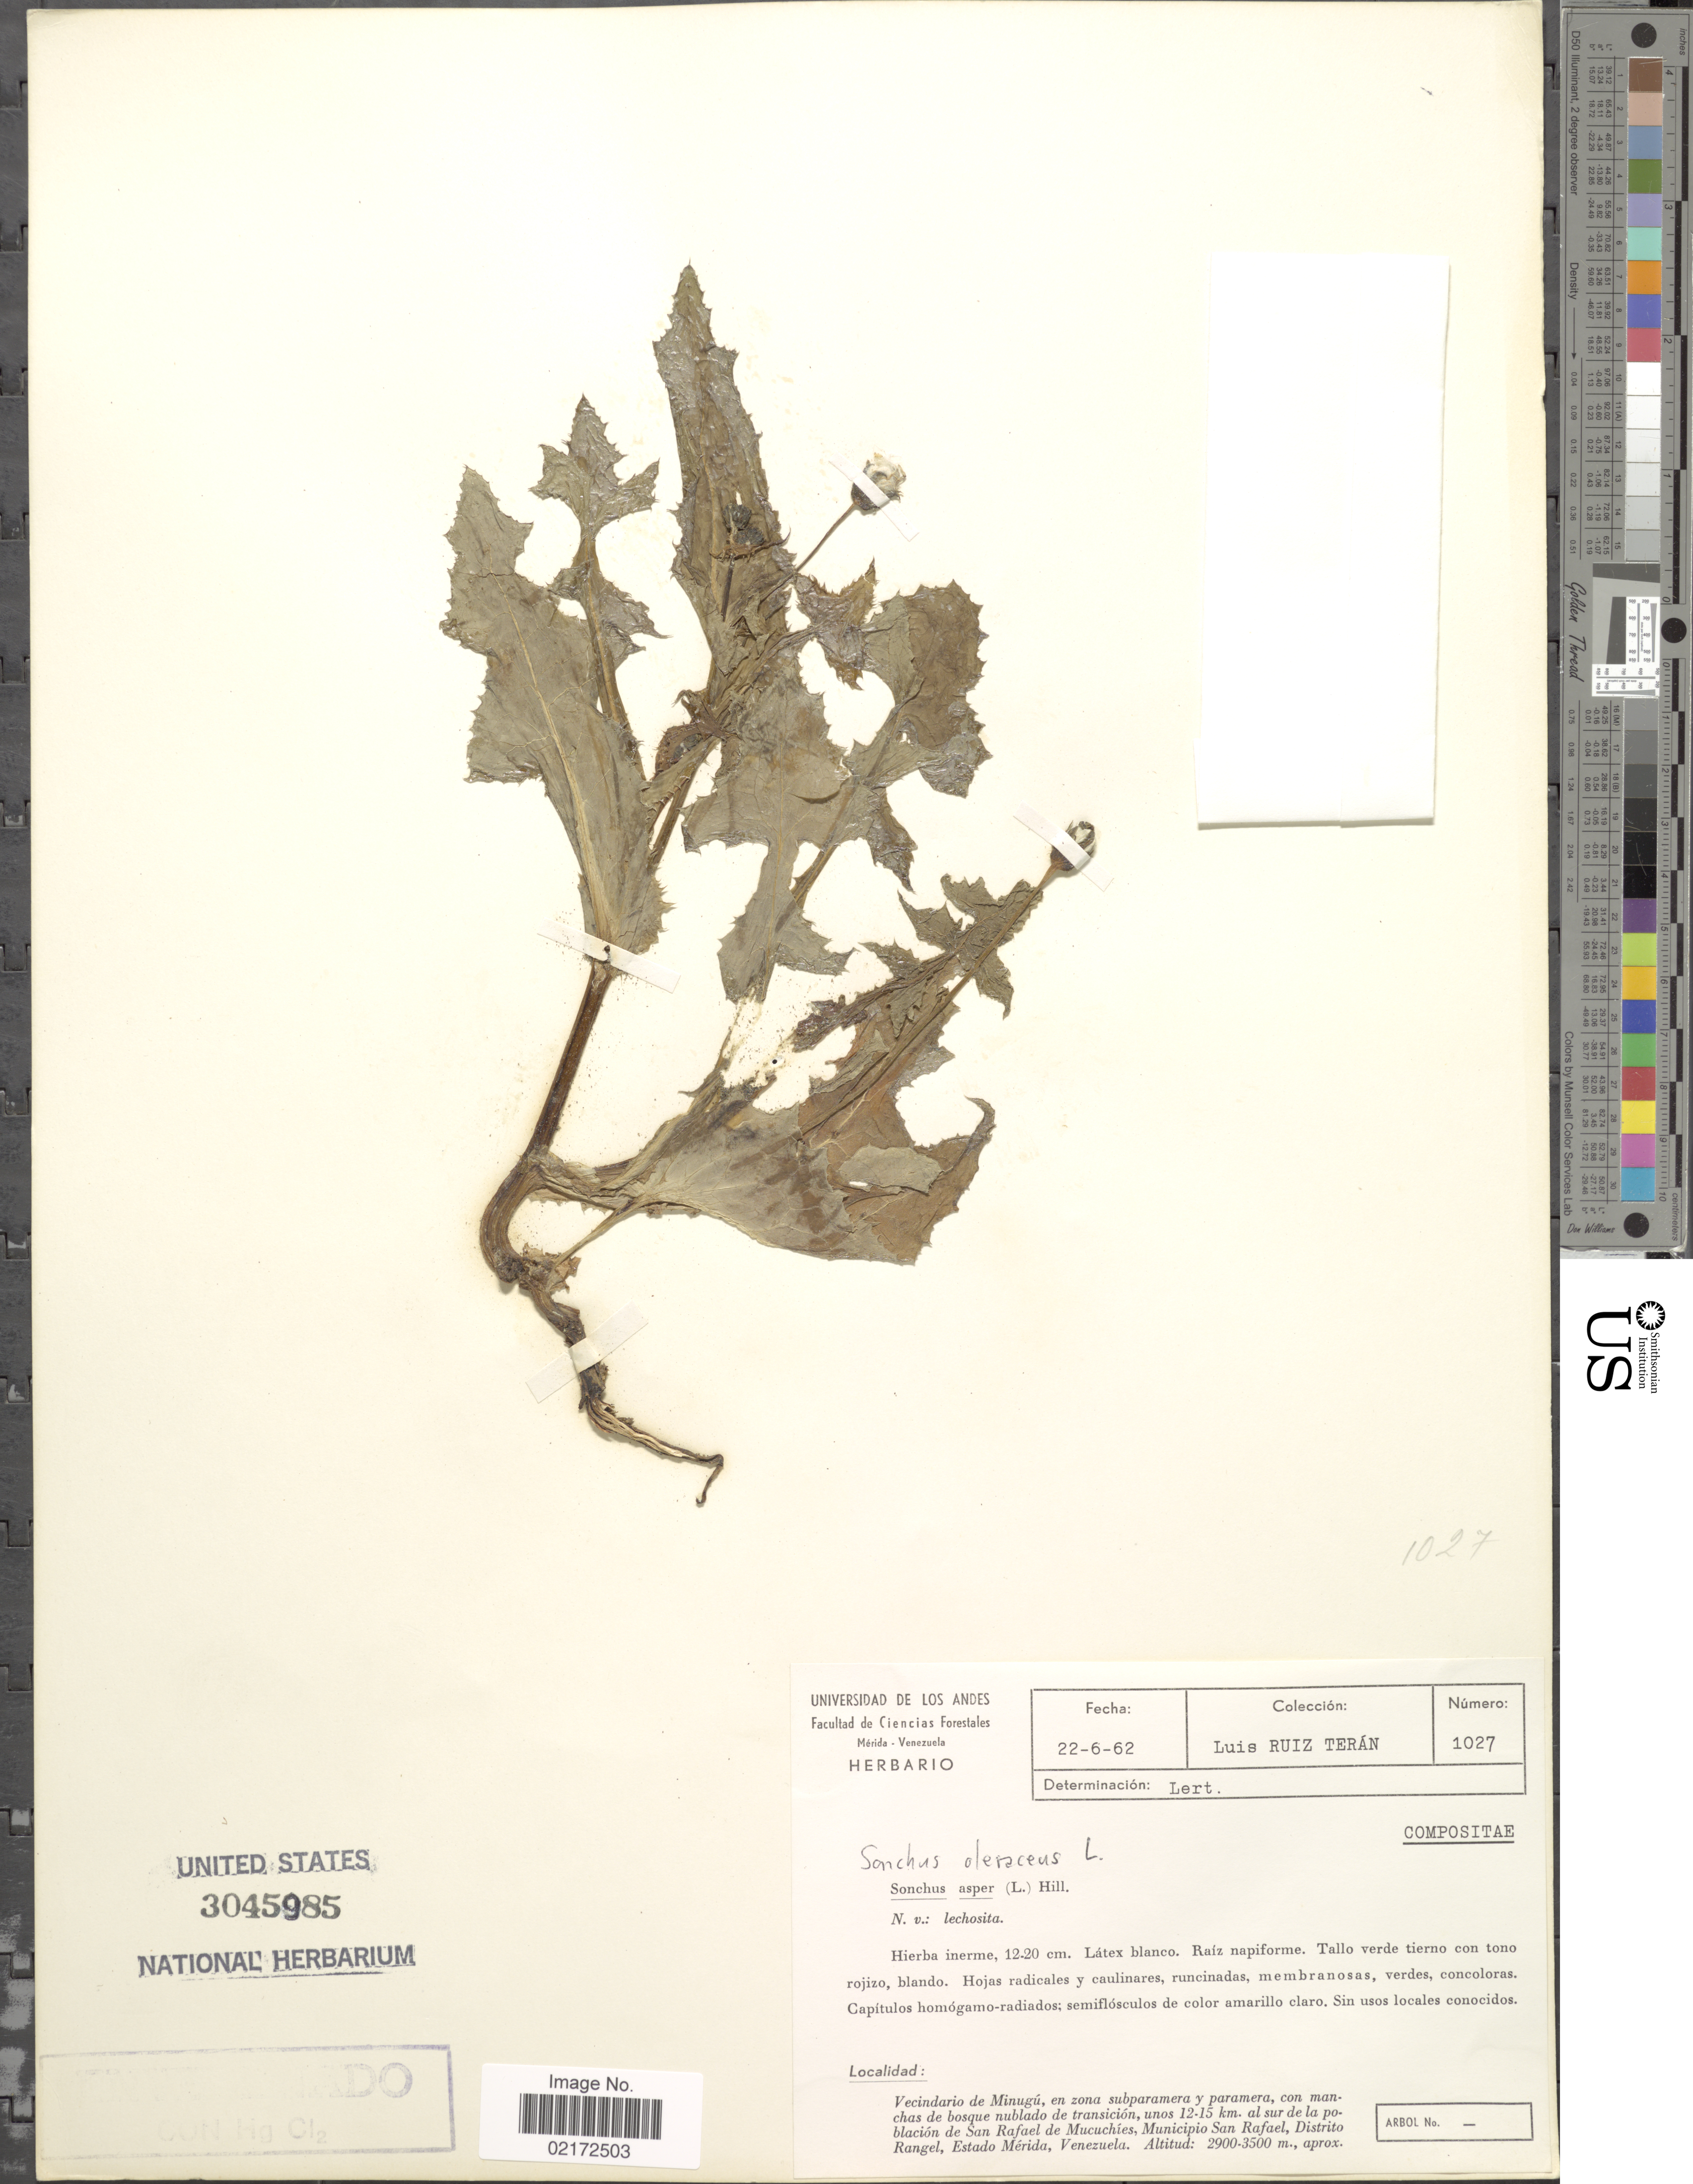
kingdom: Plantae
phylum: Tracheophyta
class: Magnoliopsida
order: Asterales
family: Asteraceae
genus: Sonchus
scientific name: Sonchus oleraceus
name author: L.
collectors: L. Teran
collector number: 1027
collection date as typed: Transcribed d/m/y: 22/6/62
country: Venezuela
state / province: Mérida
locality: Vecindario de Minugú, en zona subparamera y paramera, con manchas de bosque nublado de transición, unos 12-15 km. al sur de la población de San Rafael de Mucuchíes, Municipio San rafael, Distrito Rangel, Estado Mérida, Venezuela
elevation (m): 2900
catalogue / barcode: US 3045985